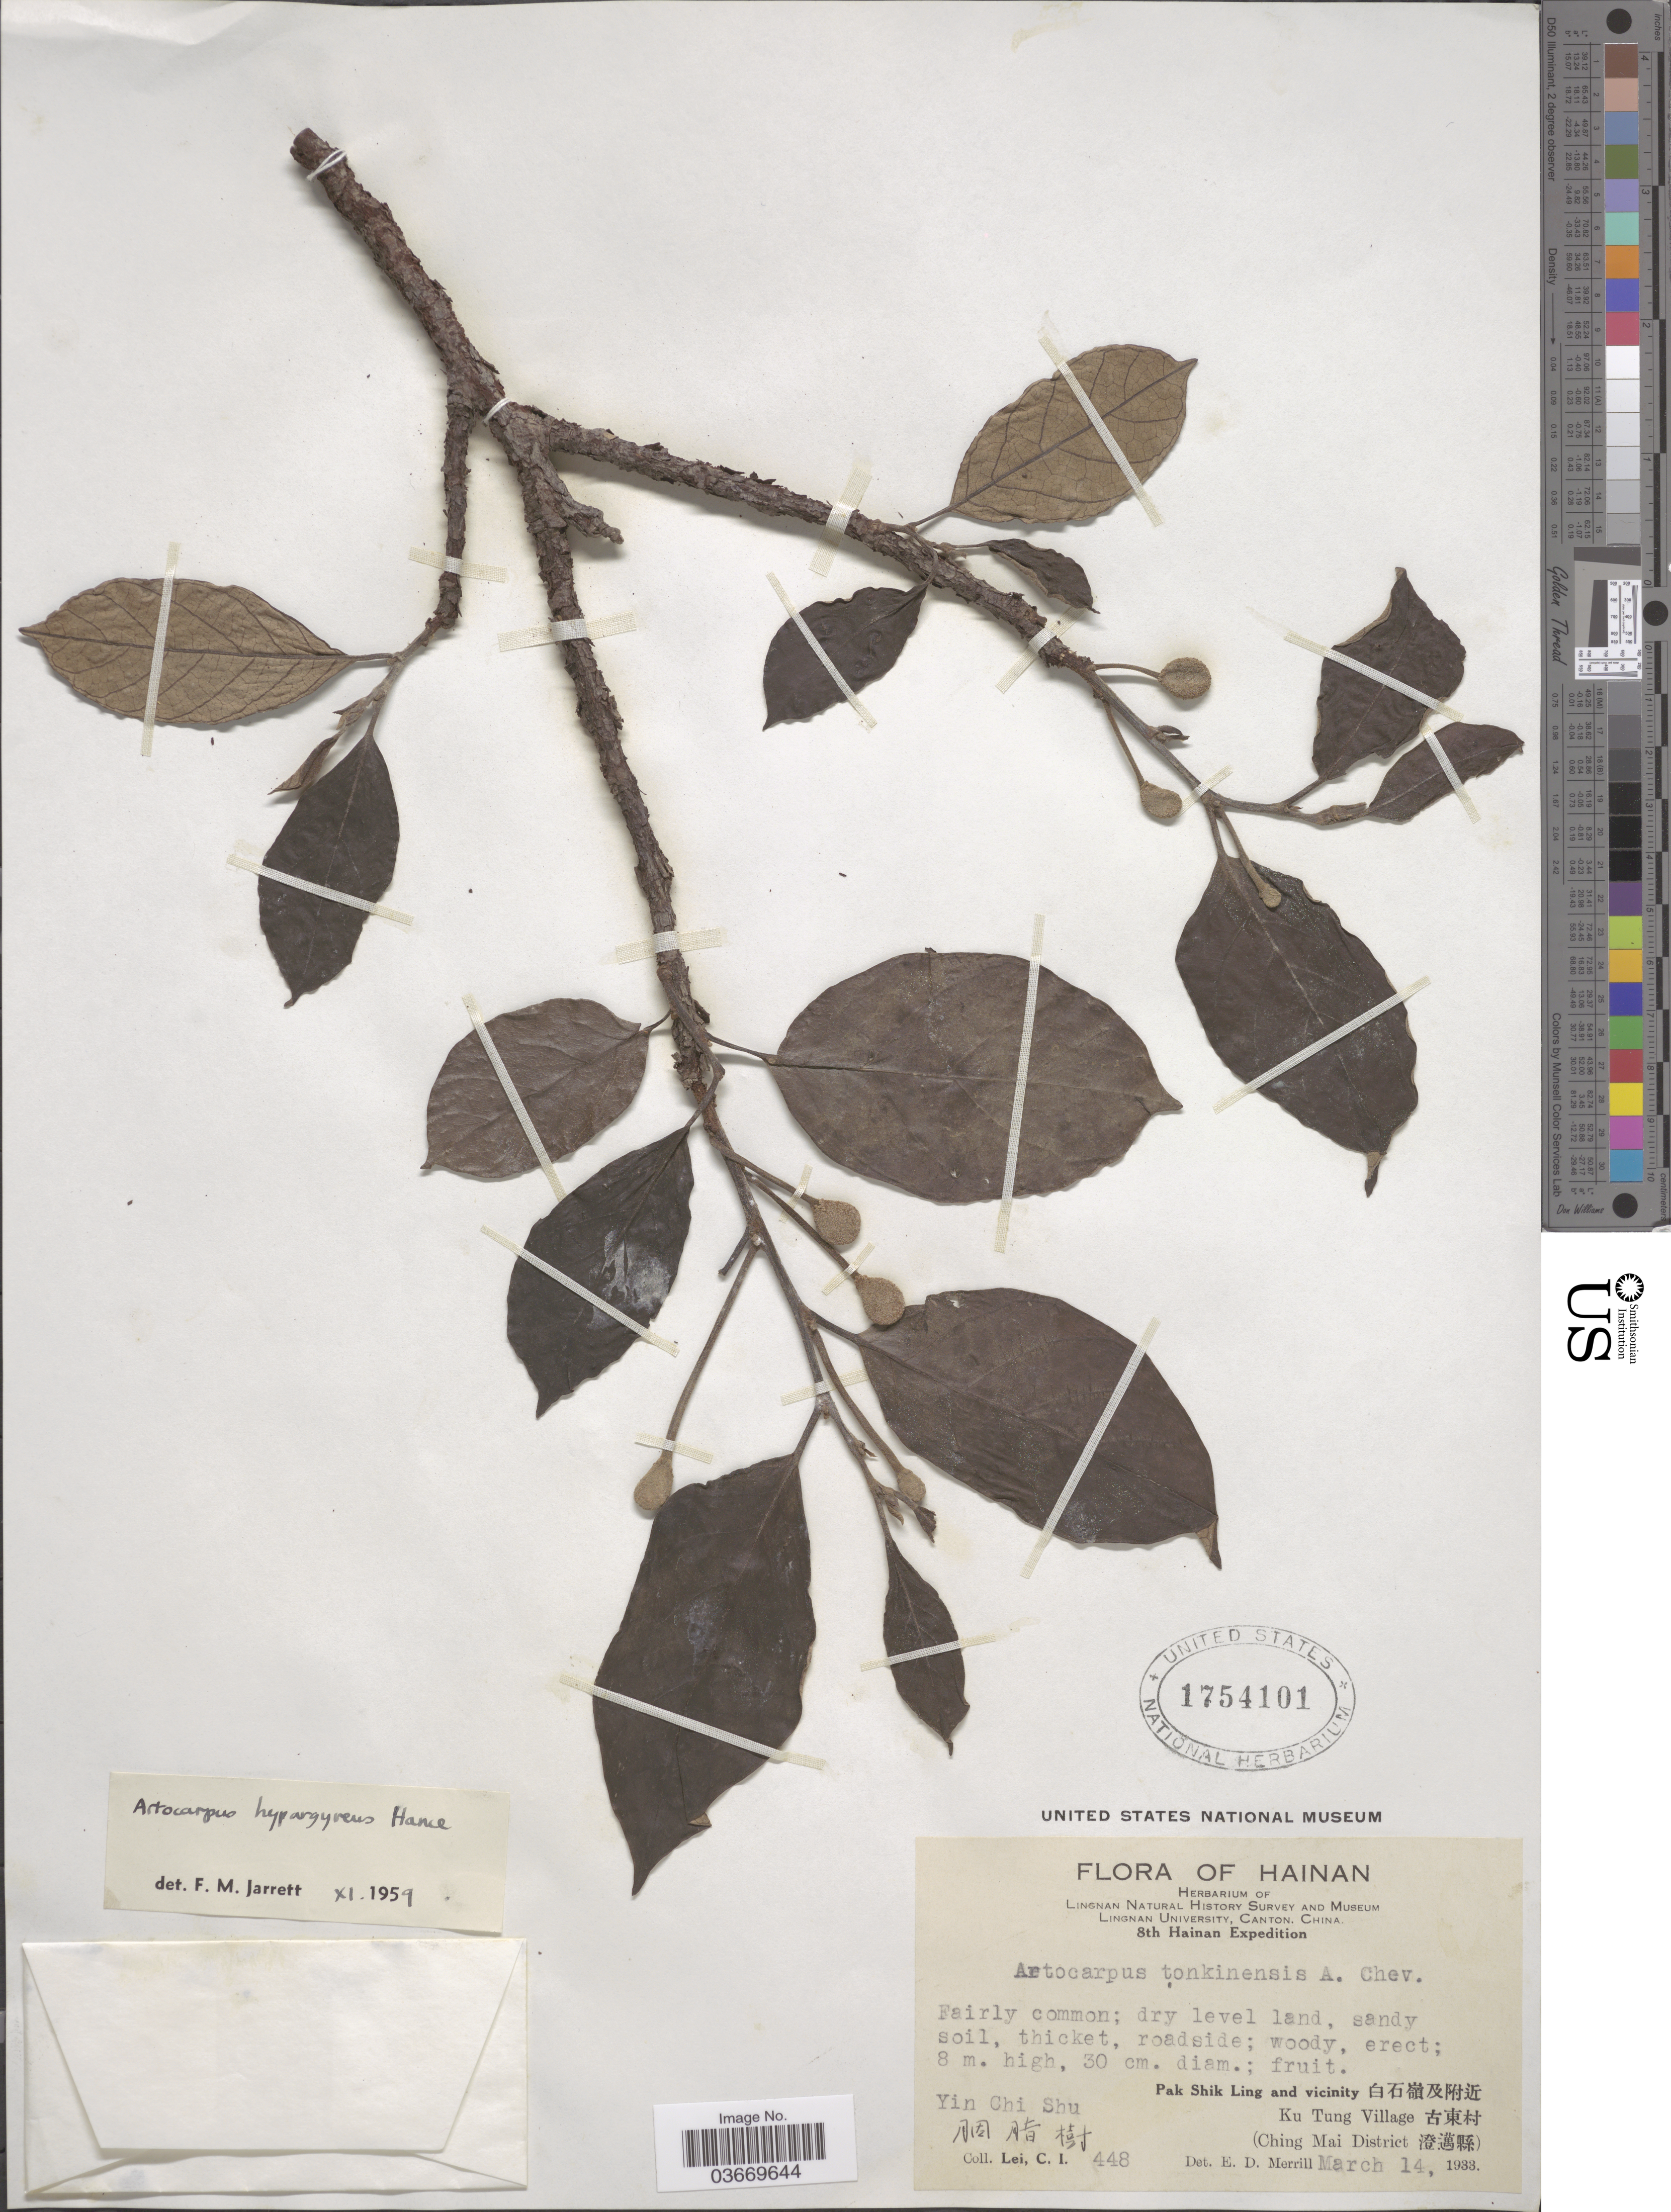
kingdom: Plantae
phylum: Tracheophyta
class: Magnoliopsida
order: Rosales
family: Moraceae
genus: Artocarpus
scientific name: Artocarpus hypargyreus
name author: Hance ex Benth.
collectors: C. I. Lei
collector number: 448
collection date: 1933-03-14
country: China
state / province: Hainan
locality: Pak Shik Ling and vicinity X Ku Tung Village X (Ching Mai District X). Yin Chi Shu X.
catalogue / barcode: US 1754101